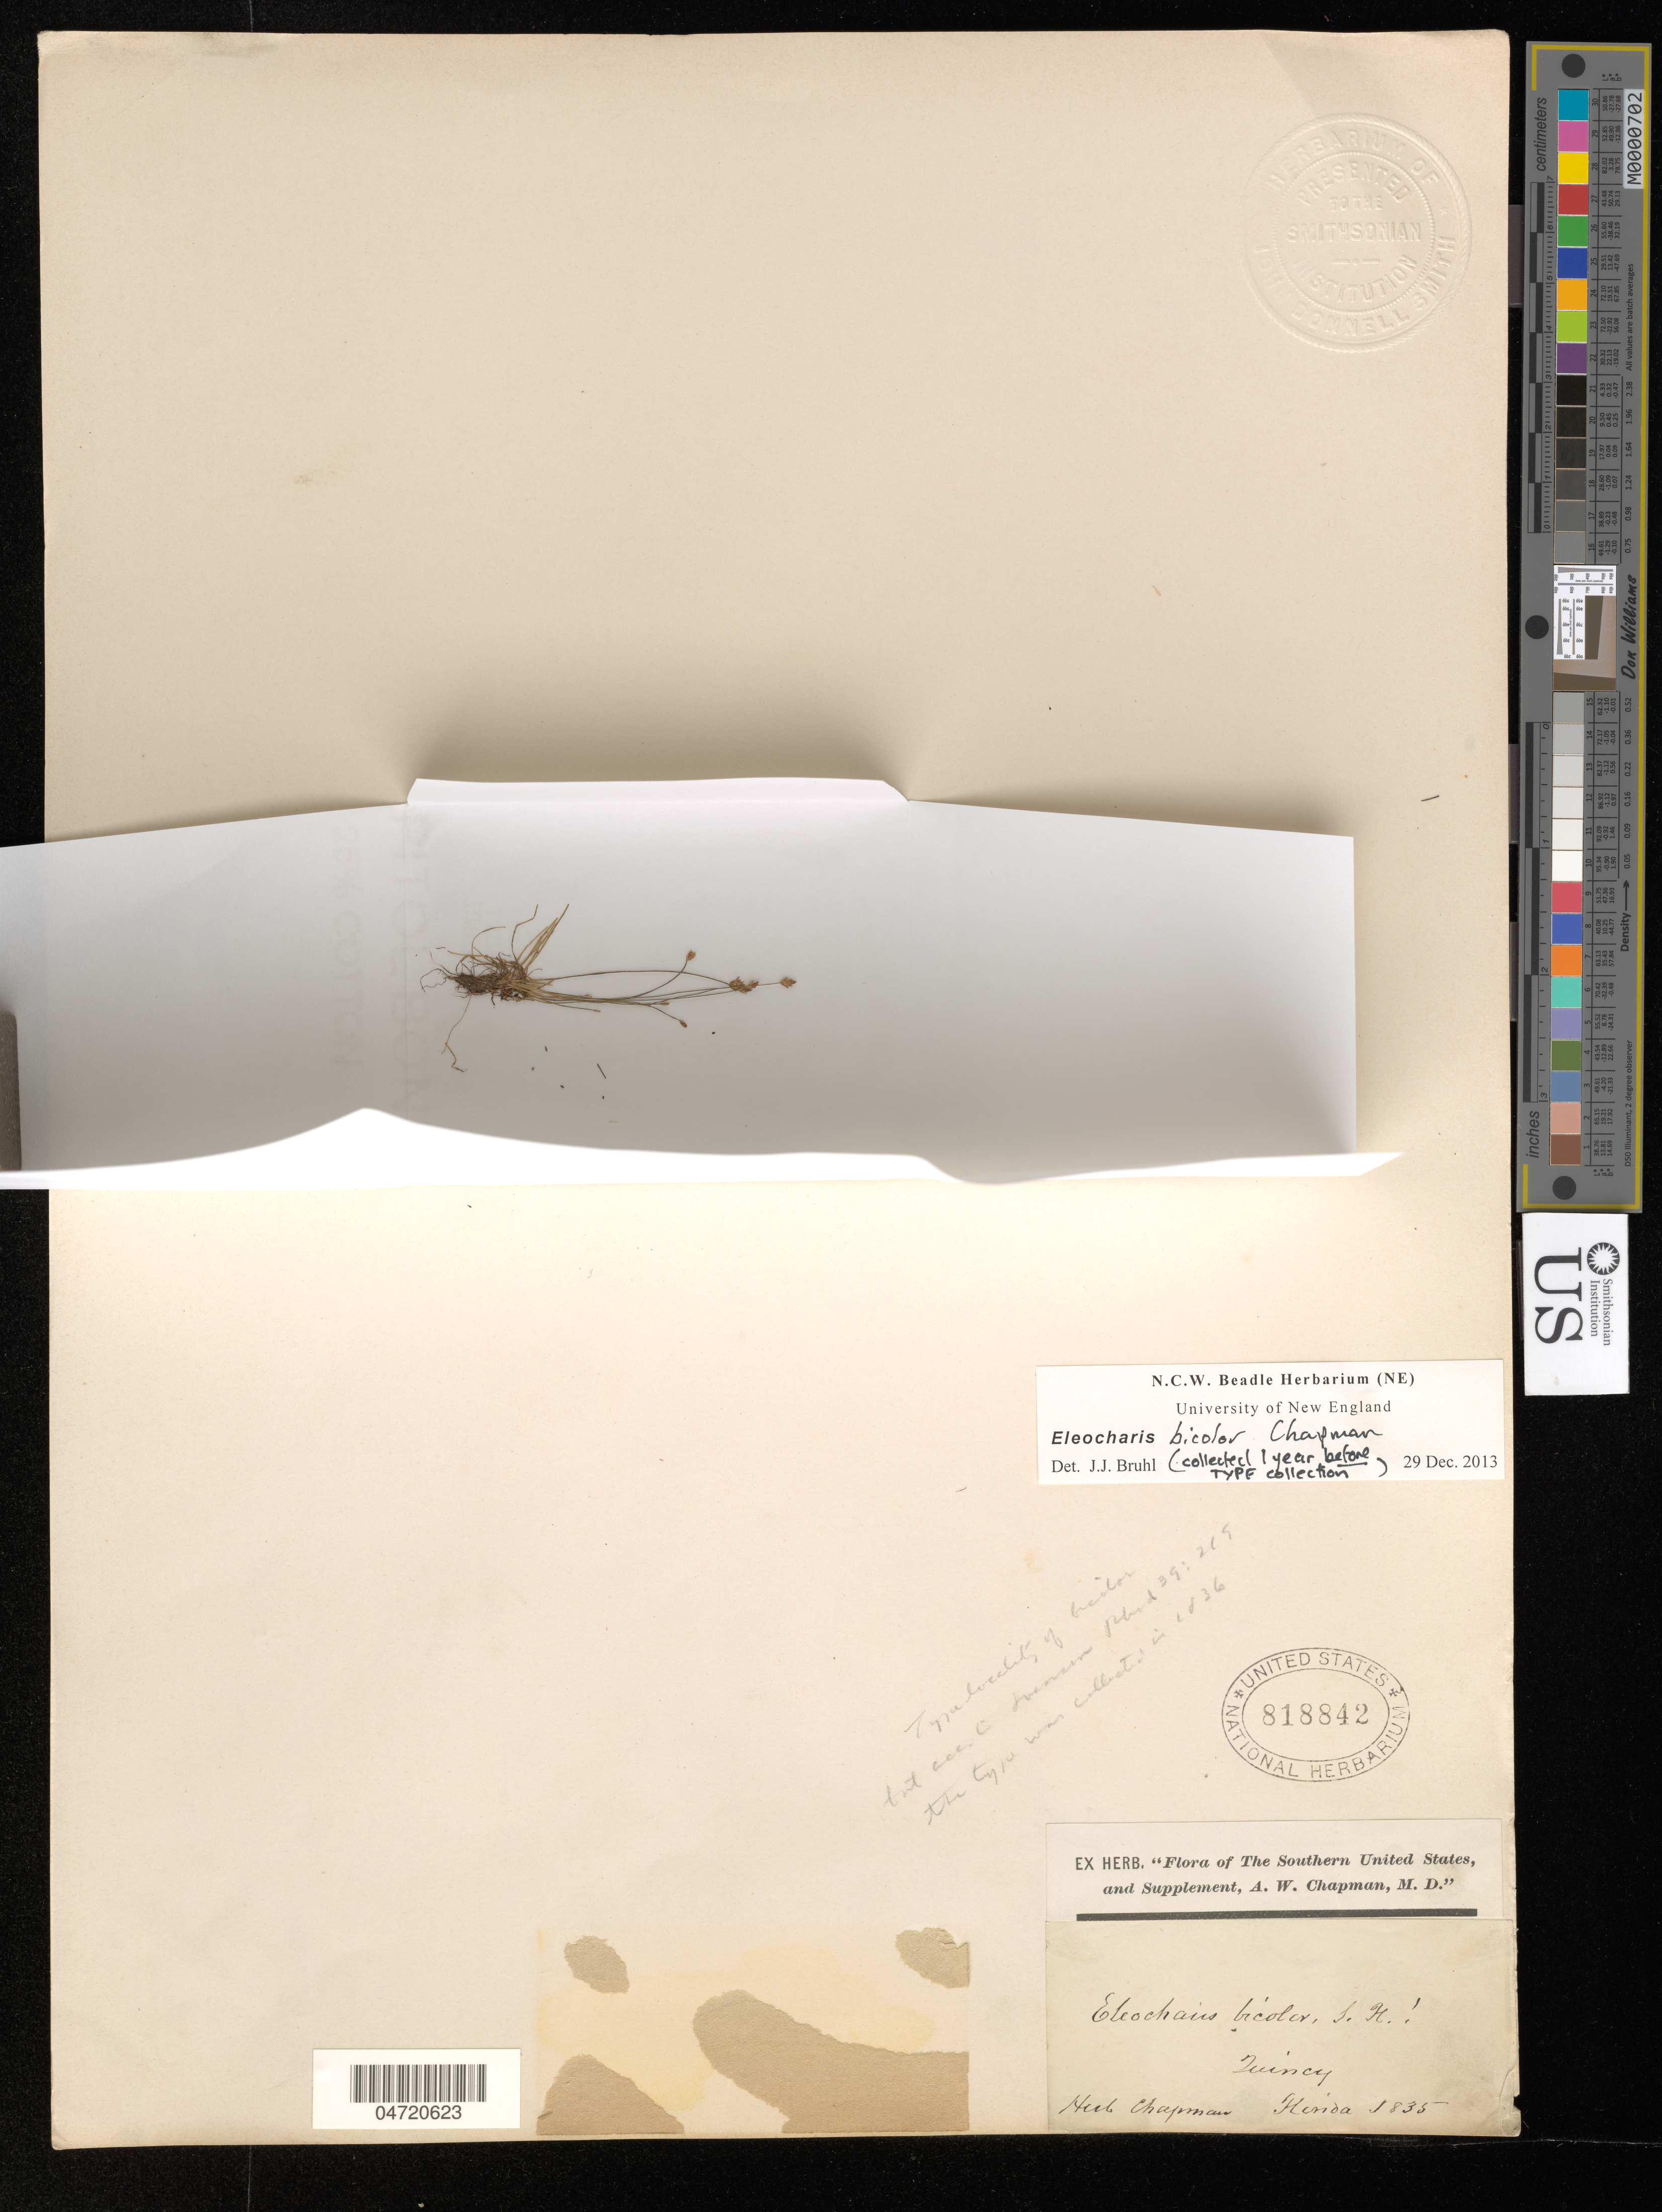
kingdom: Plantae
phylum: Tracheophyta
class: Liliopsida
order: Poales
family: Cyperaceae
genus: Eleocharis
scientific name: Eleocharis bicolor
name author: Chapm.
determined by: Bruhl, J. J., (NE), University of New England (AUSTRALIA)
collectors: A. W. Chapman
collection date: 1835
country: United States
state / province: Florida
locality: Quincy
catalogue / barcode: US 818842